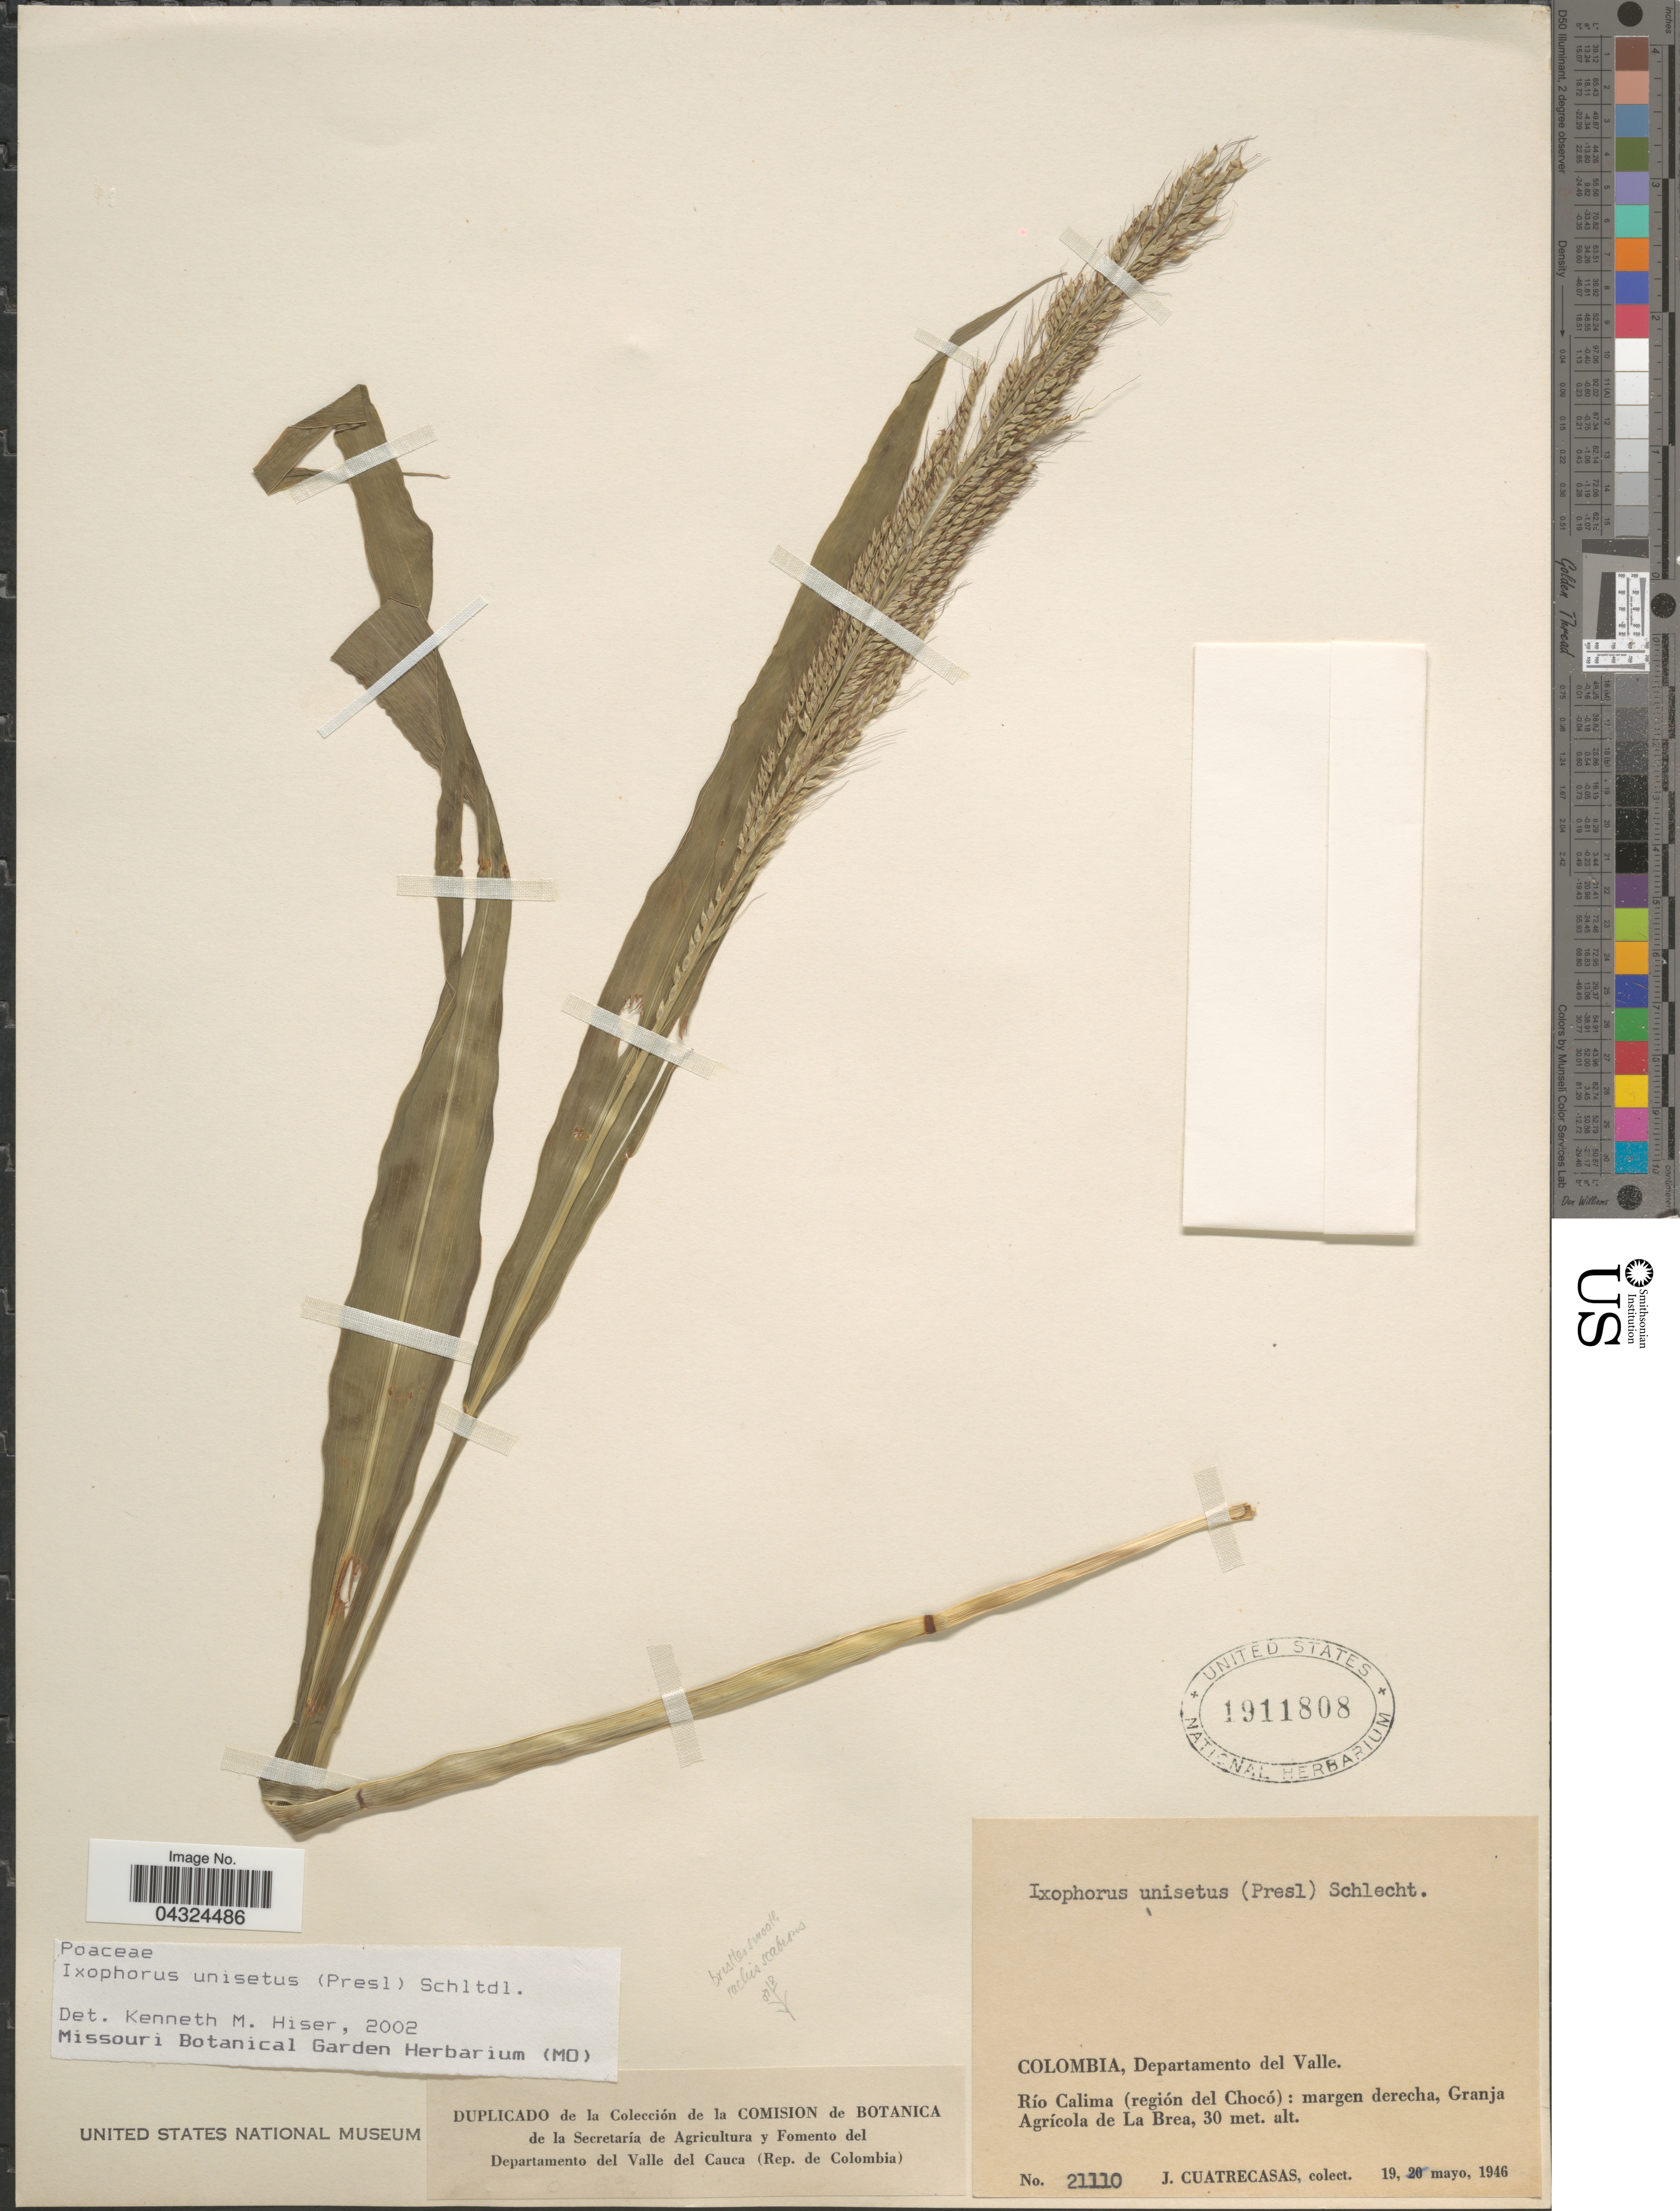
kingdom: Plantae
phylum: Tracheophyta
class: Liliopsida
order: Poales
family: Poaceae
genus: Ixophorus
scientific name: Ixophorus unisetus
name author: (J. Presl) Schltdl.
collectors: J. Cuatrecasas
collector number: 21110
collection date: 1946-05-19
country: Colombia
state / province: Valle del Cauca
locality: Departamento del Valle. Río Calima (región del Chocó): margen derecha, Granja Agrícola de La Brea.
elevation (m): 30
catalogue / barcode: US 1911808